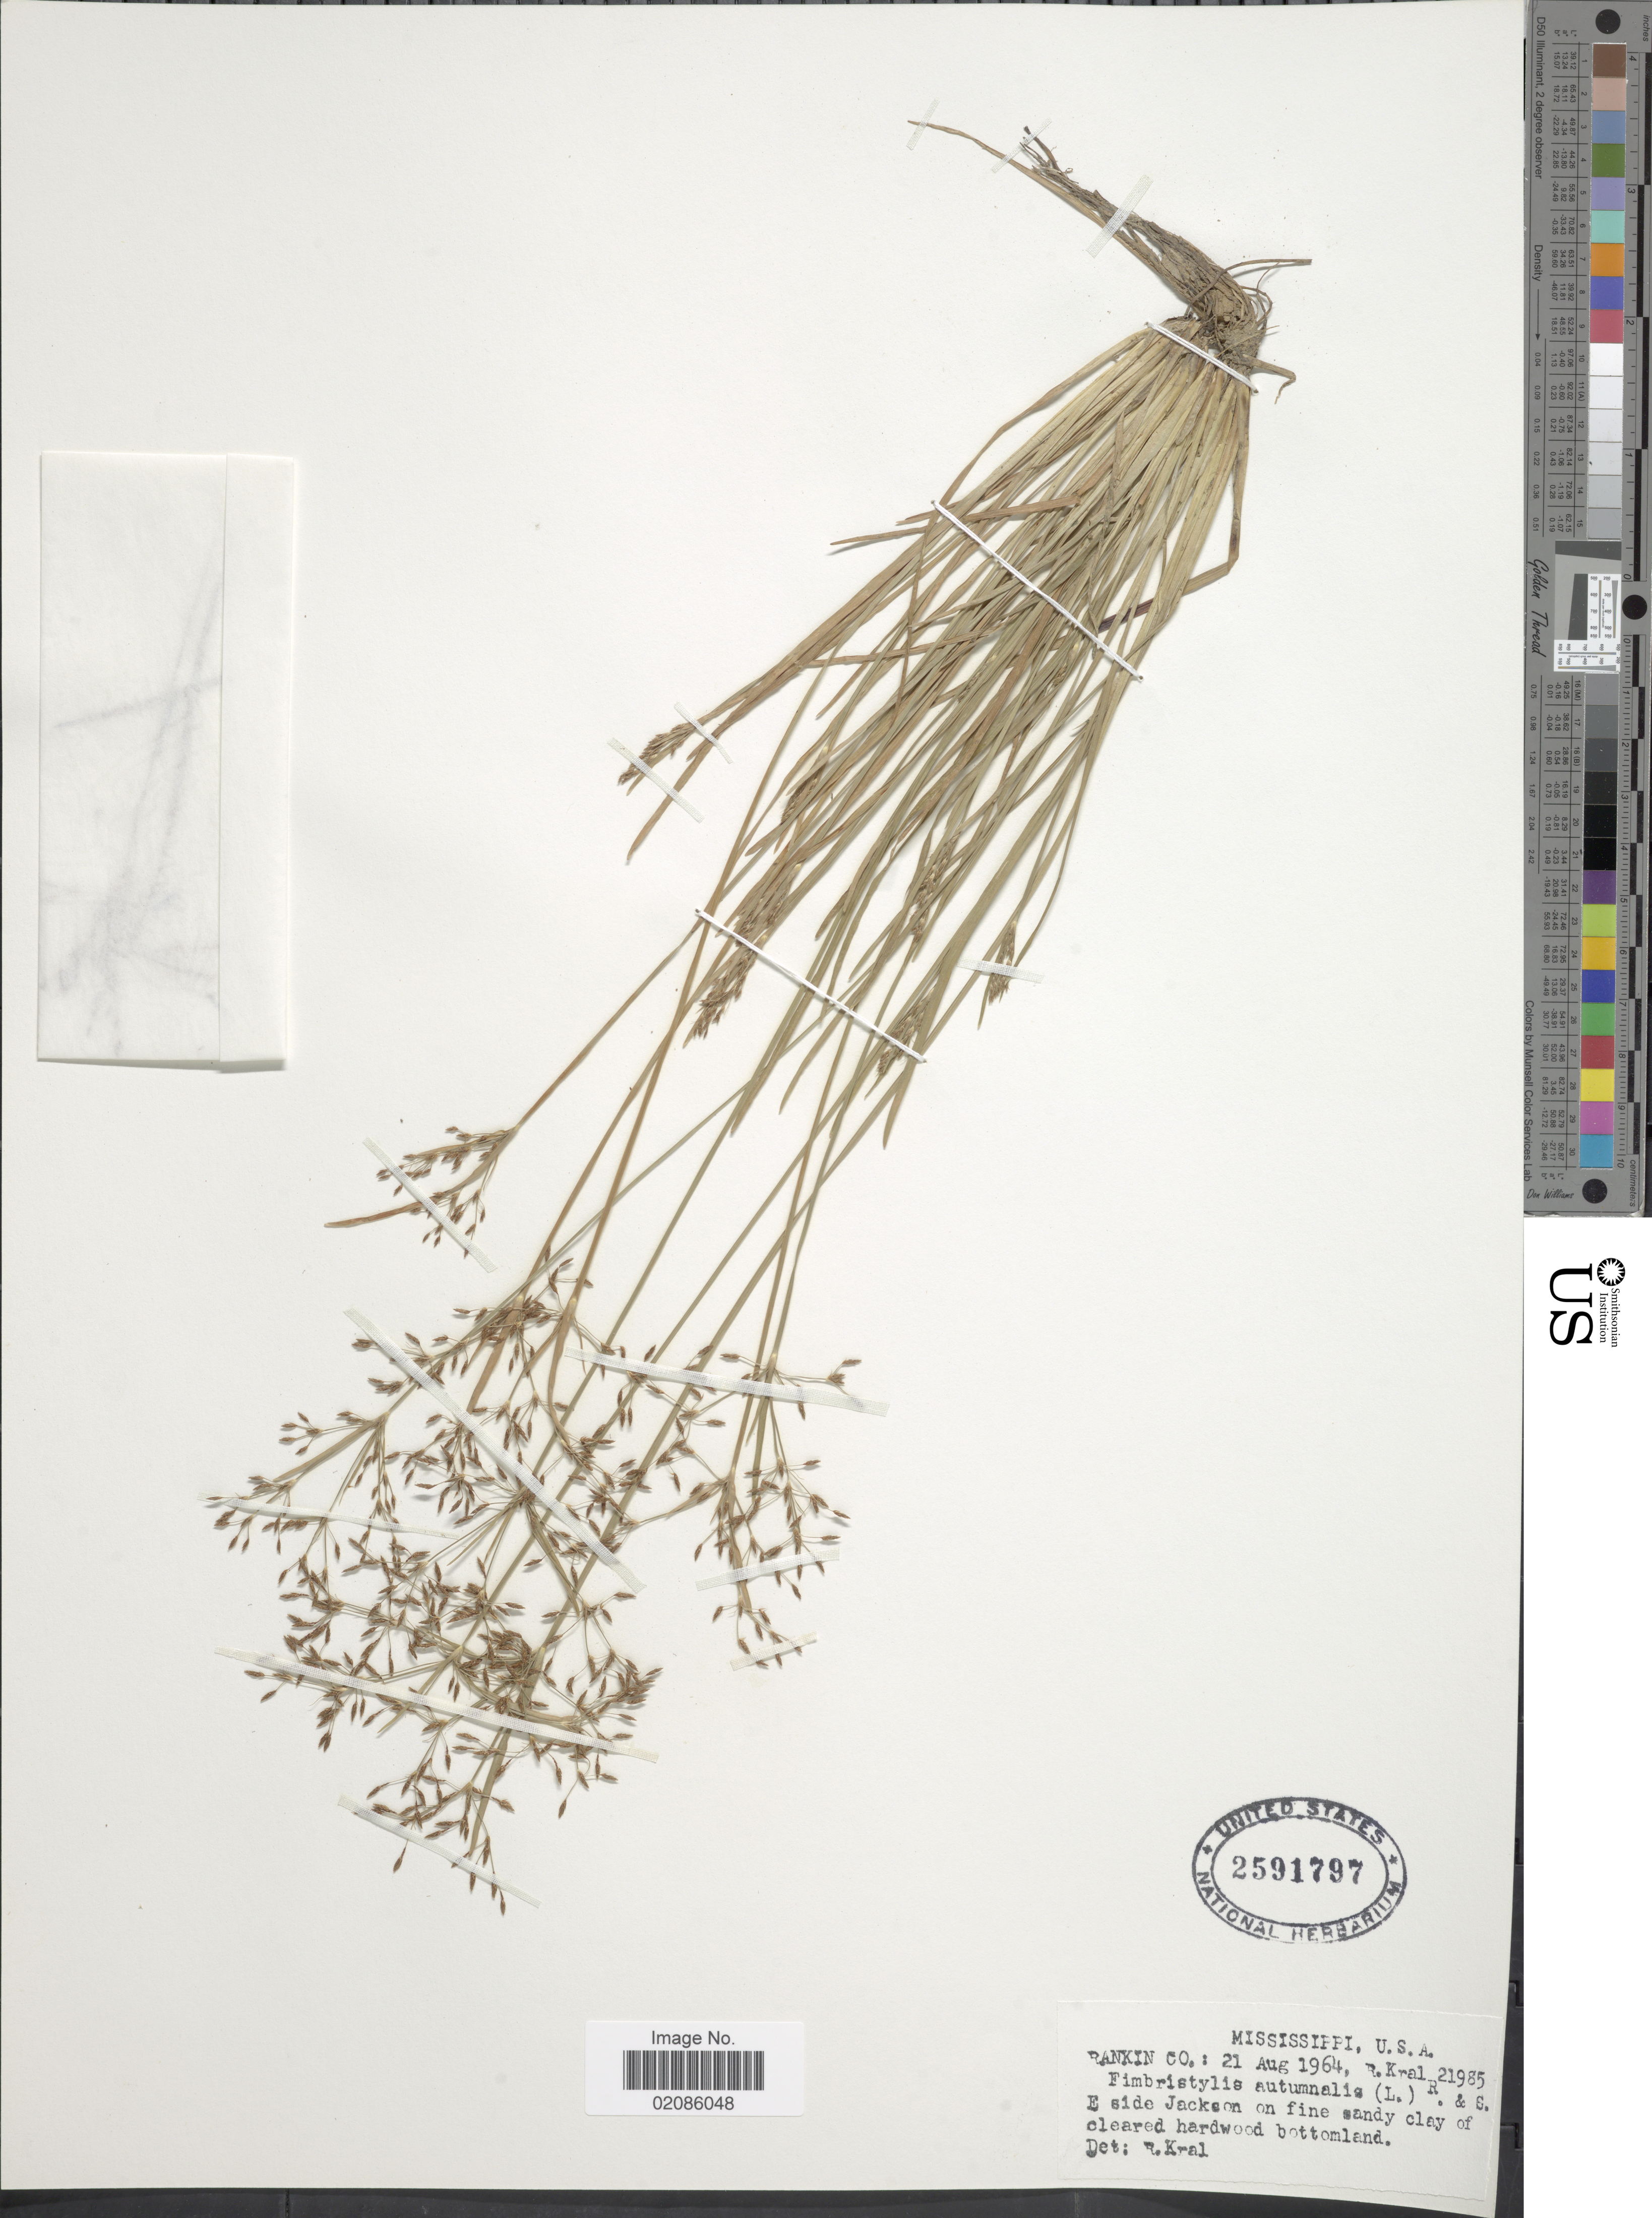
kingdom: Plantae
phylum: Tracheophyta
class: Liliopsida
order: Poales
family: Cyperaceae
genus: Fimbristylis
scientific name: Fimbristylis autumnalis (L.) Roem. & Schult.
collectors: R. Kral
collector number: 21985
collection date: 1964-08-21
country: United States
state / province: Mississippi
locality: Rankin Co. E side Jackson on fine sandy clay of cleared hardwood bottomland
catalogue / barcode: US 2591797